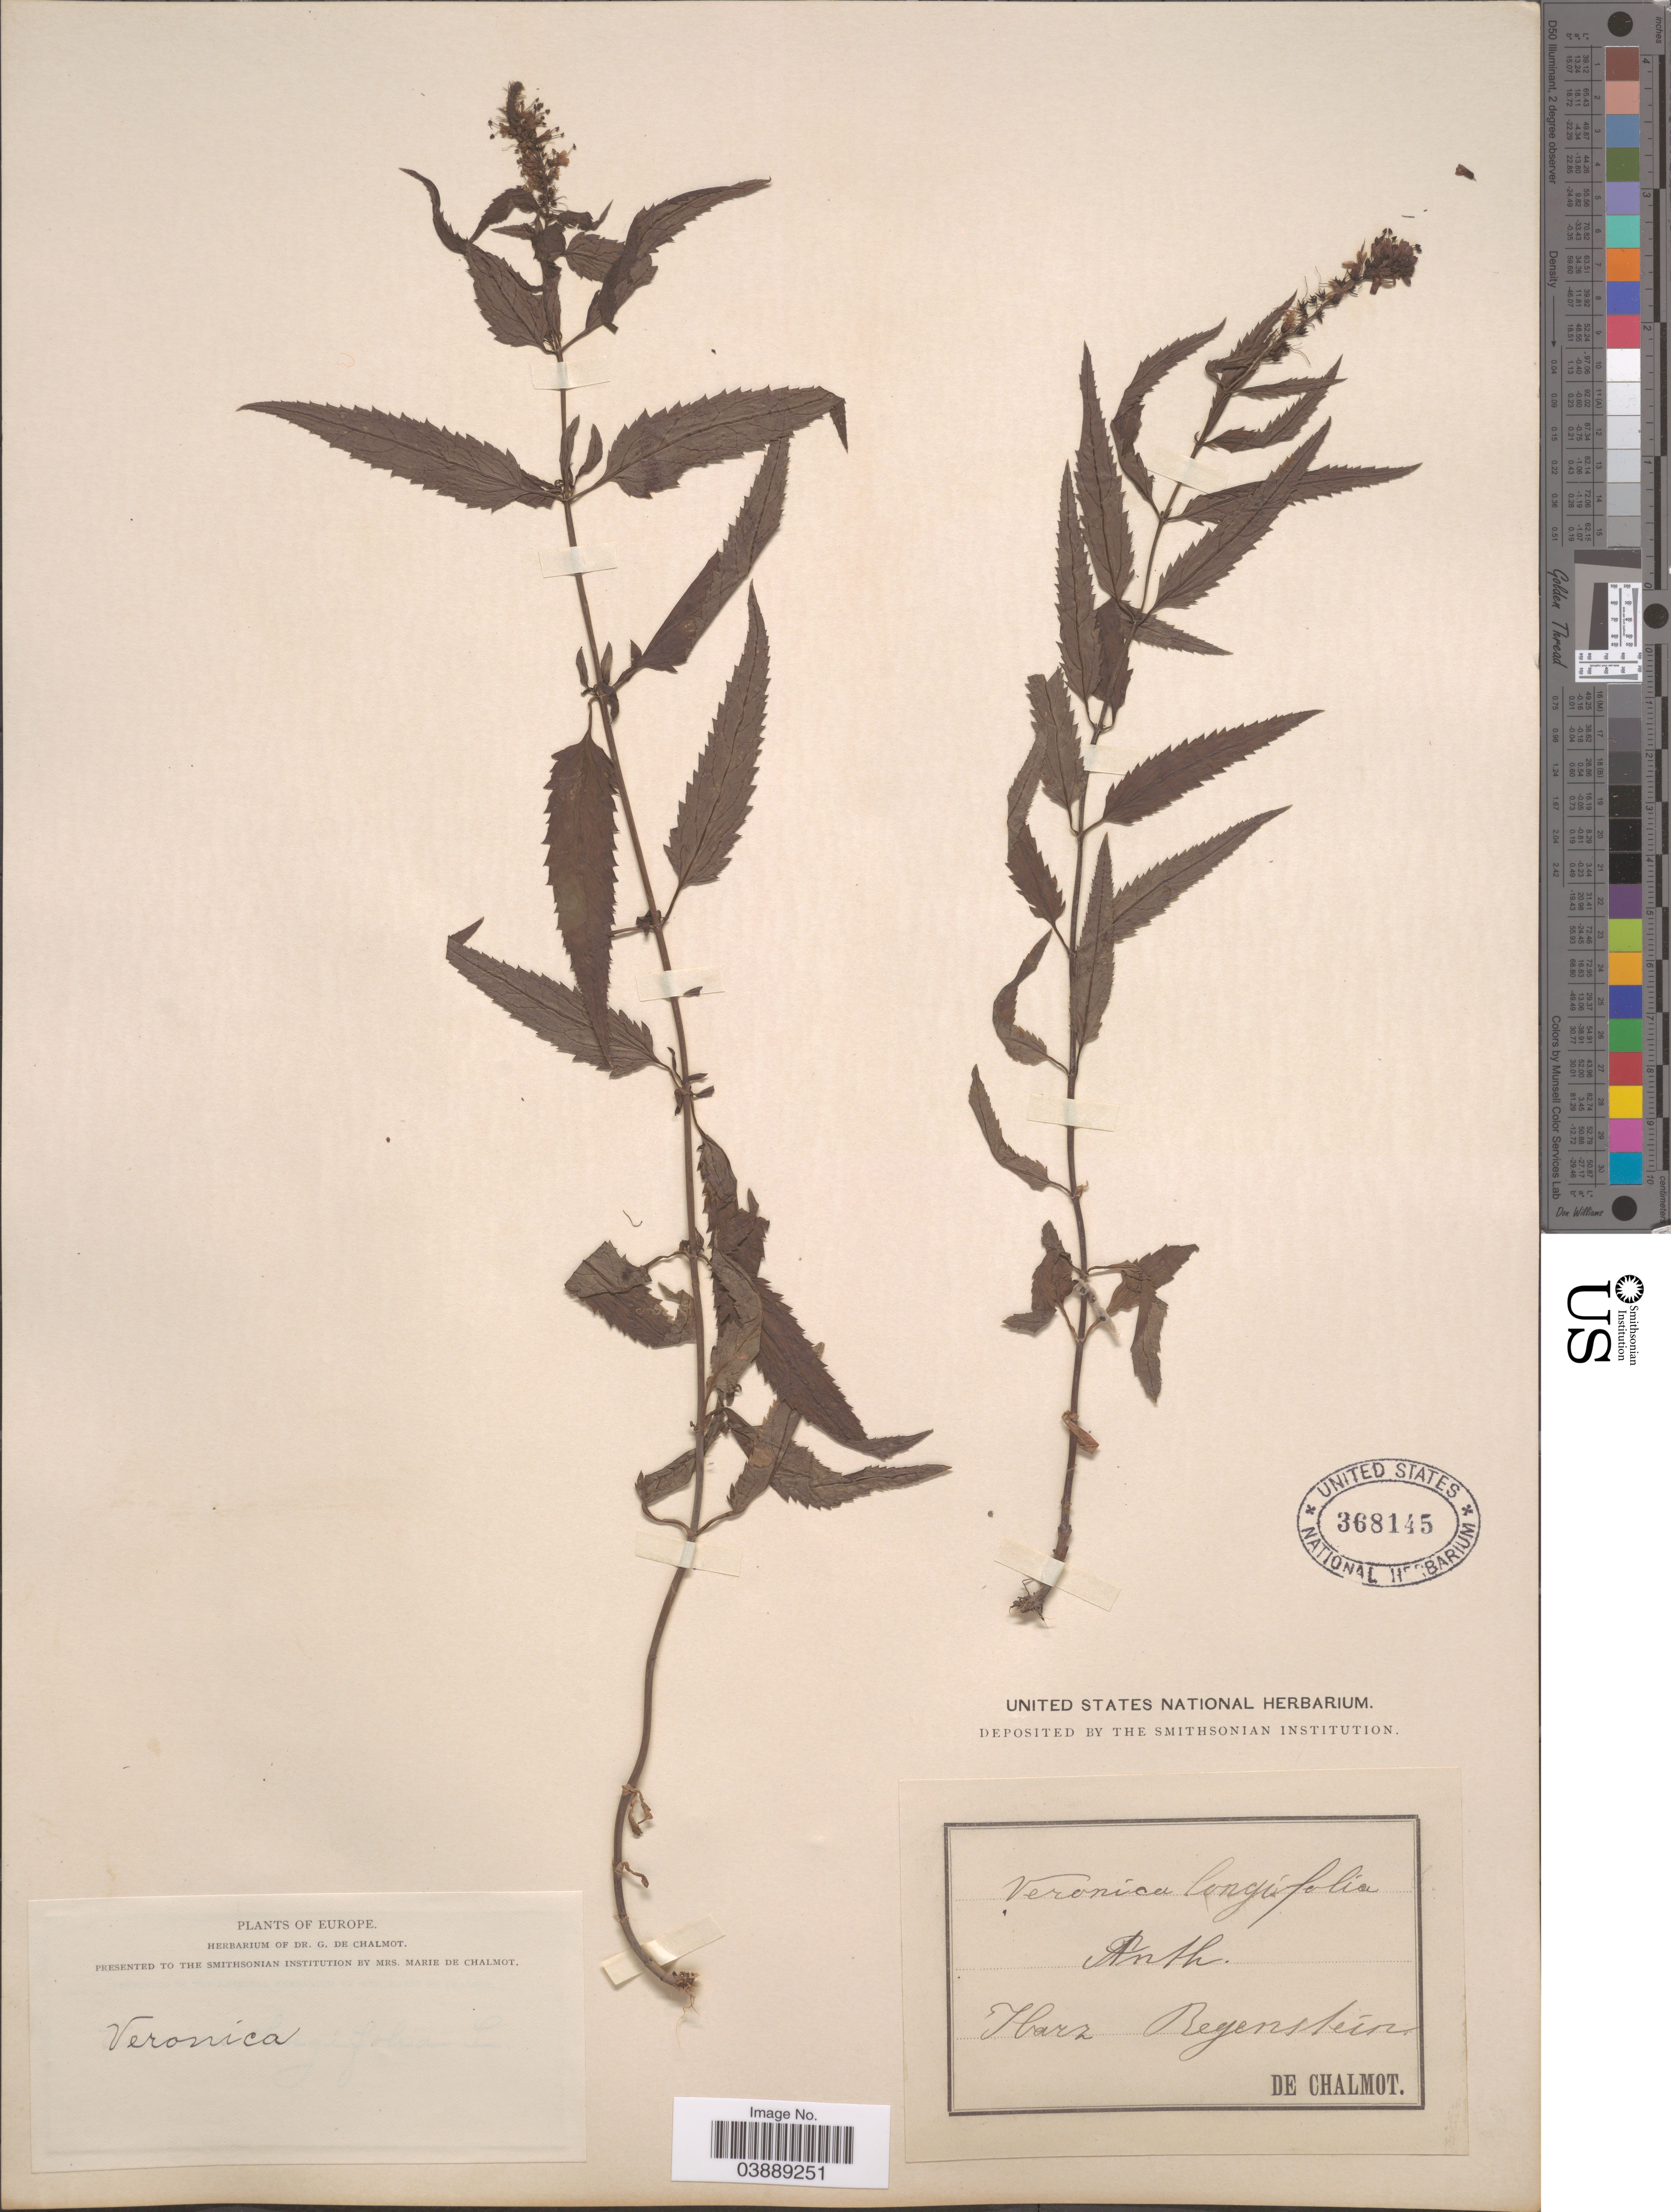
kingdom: Plantae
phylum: Tracheophyta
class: Magnoliopsida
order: Lamiales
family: Plantaginaceae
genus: Veronica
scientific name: Veronica longifolia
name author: L.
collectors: G. de Chalmot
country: Germany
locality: Europe. Harz Regenstein.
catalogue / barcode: US 368145